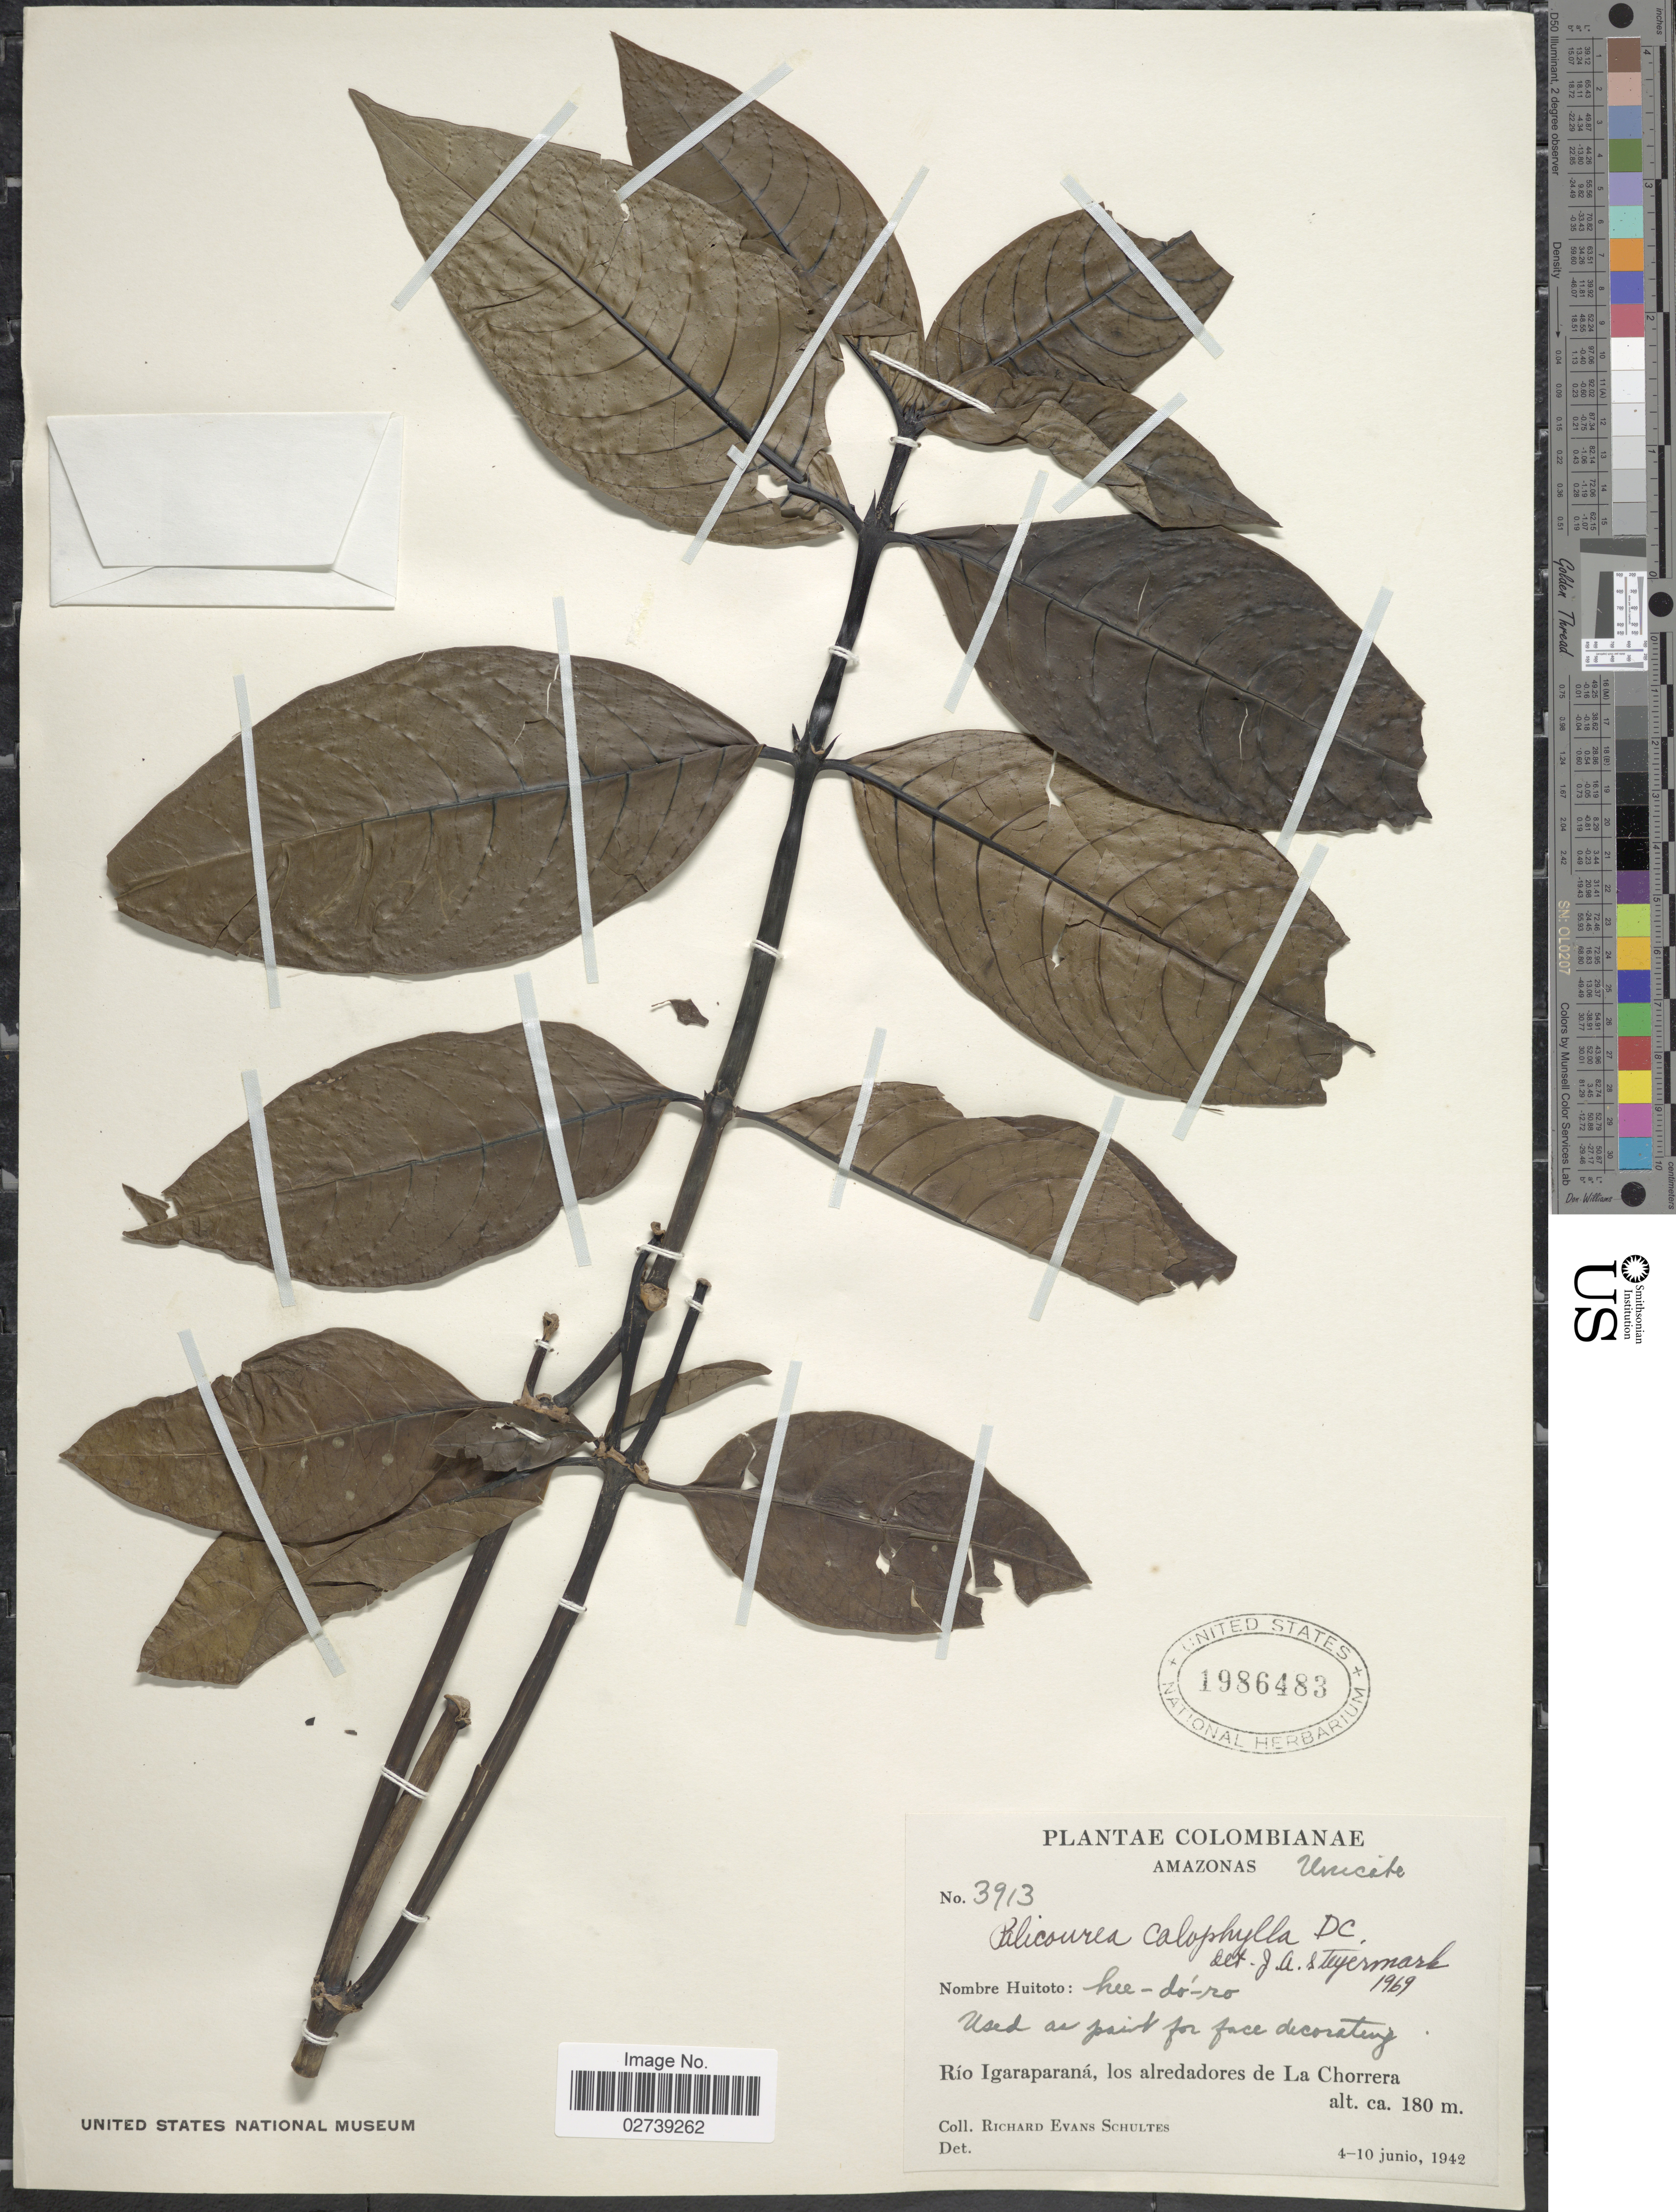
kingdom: Plantae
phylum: Tracheophyta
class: Magnoliopsida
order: Gentianales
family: Rubiaceae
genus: Palicourea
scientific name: Palicourea calophylla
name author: DC.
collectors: R. E. Schultes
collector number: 3913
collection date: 1942-06-04/1942-06-10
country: Colombia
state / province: Amazônas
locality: Río Igaraparaná, los alrededores de La Chorrera.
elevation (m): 180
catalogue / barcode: US 1986483